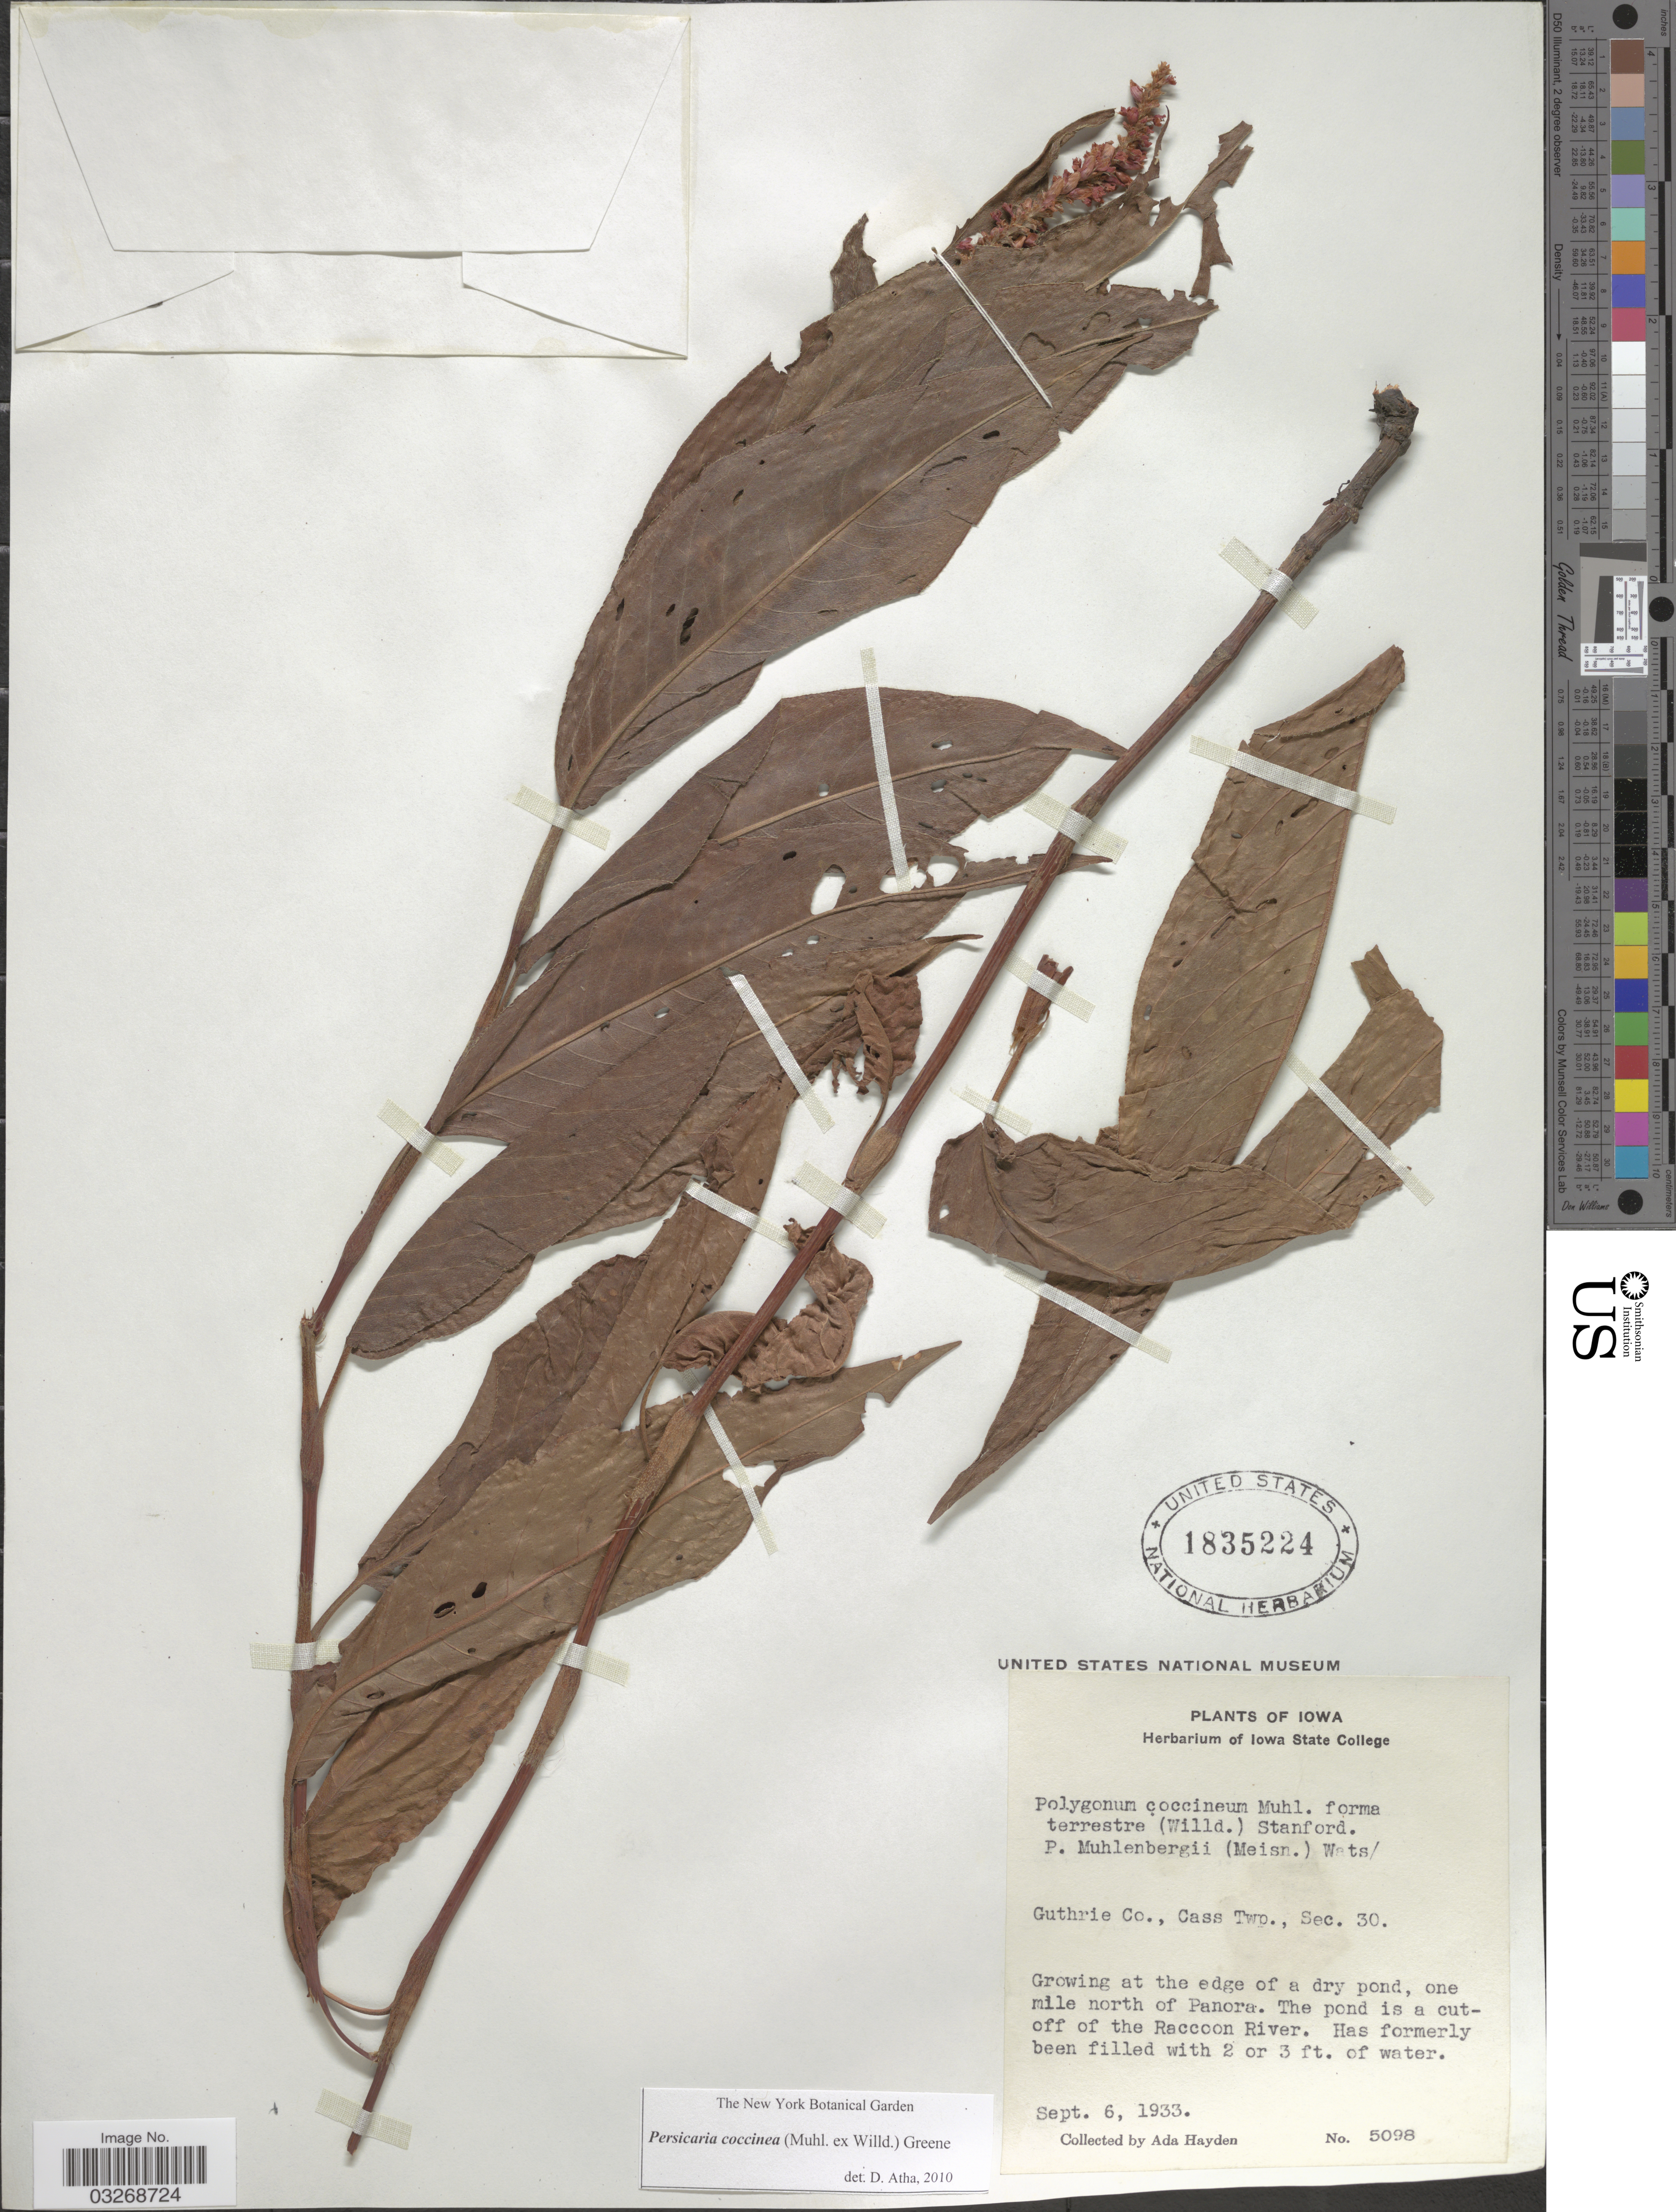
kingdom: Plantae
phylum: Tracheophyta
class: Magnoliopsida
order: Caryophyllales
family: Polygonaceae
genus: Persicaria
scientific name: Persicaria coccinea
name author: (Muhl. ex Willd.) Greene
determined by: Atha, D. E.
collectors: Ada Hayden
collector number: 5098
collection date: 1933-09-06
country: United States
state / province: Iowa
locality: Guthrie Co., Cass Twp., Sec. 30. One mile north of Panora. The pond is a cut-off of the Raccoon River.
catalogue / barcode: US 1835224